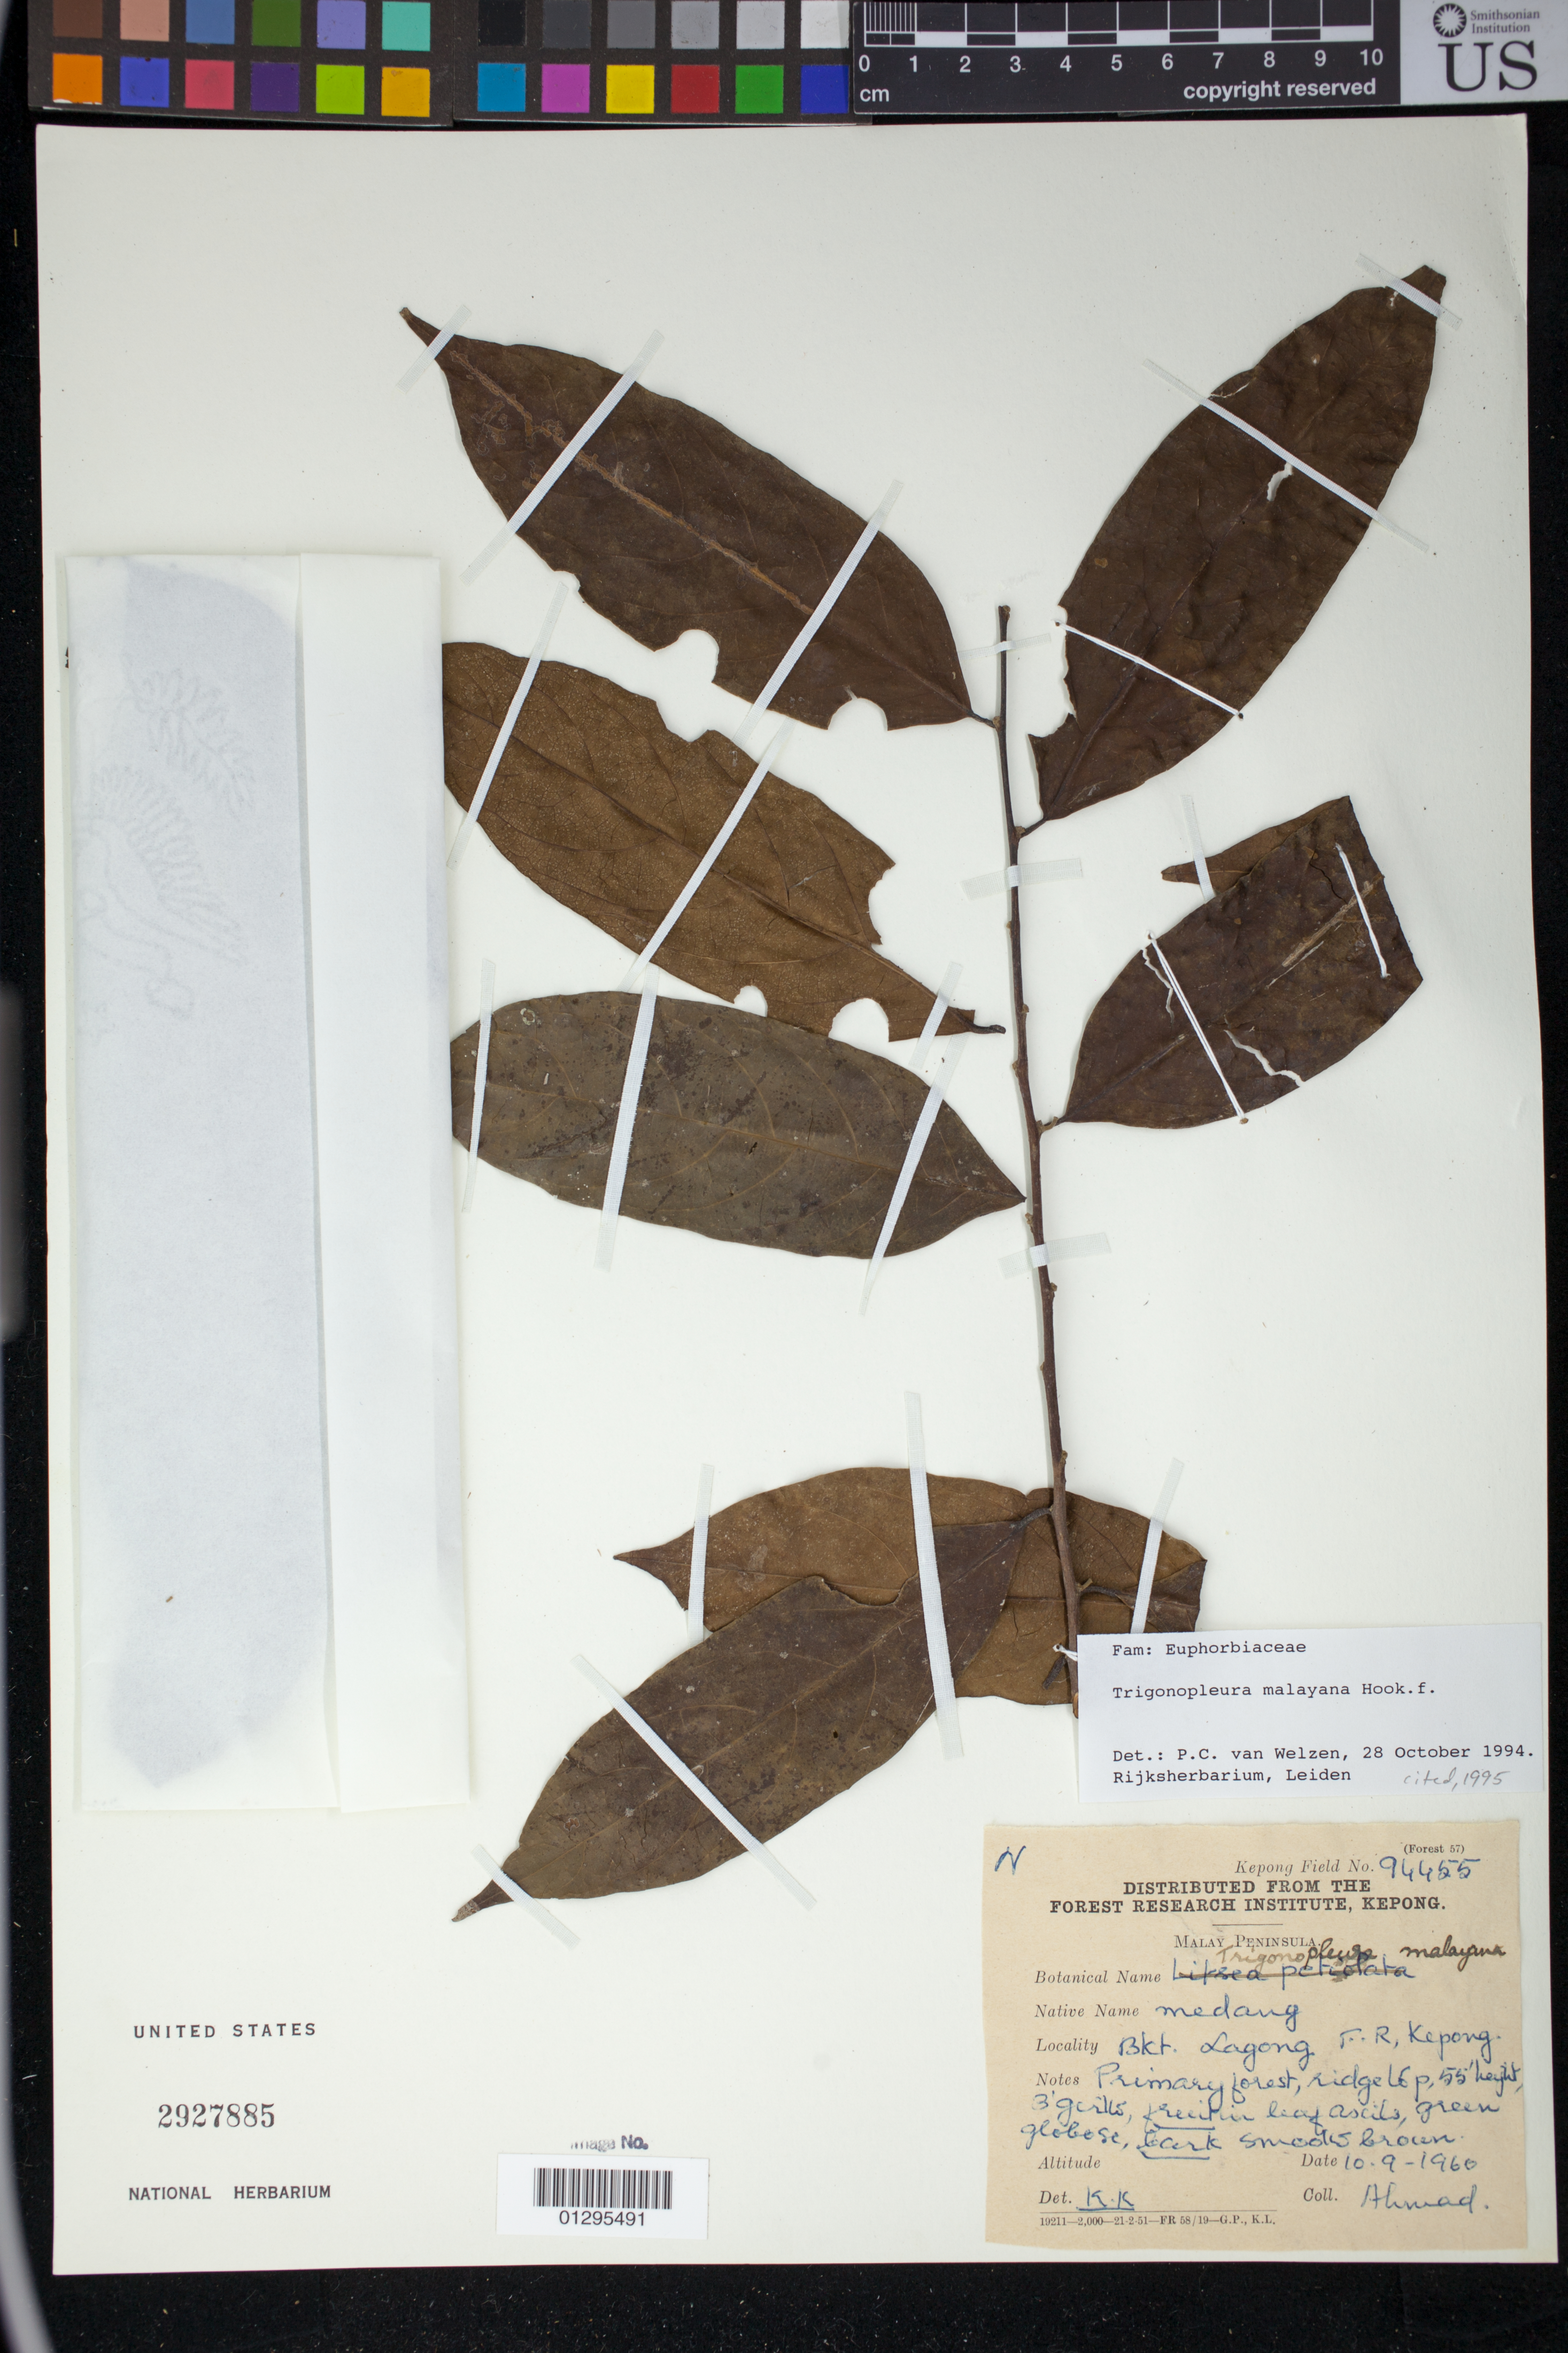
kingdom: Plantae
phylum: Tracheophyta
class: Magnoliopsida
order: Malpighiales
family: Peraceae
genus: Trigonopleura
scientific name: Trigonopleura malayana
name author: Hook. f.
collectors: -. Ahmad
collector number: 94455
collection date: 1960-10-09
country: Malaysia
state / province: Selangor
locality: Bkt. Lagong F.R., Kepong.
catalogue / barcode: US 2927885